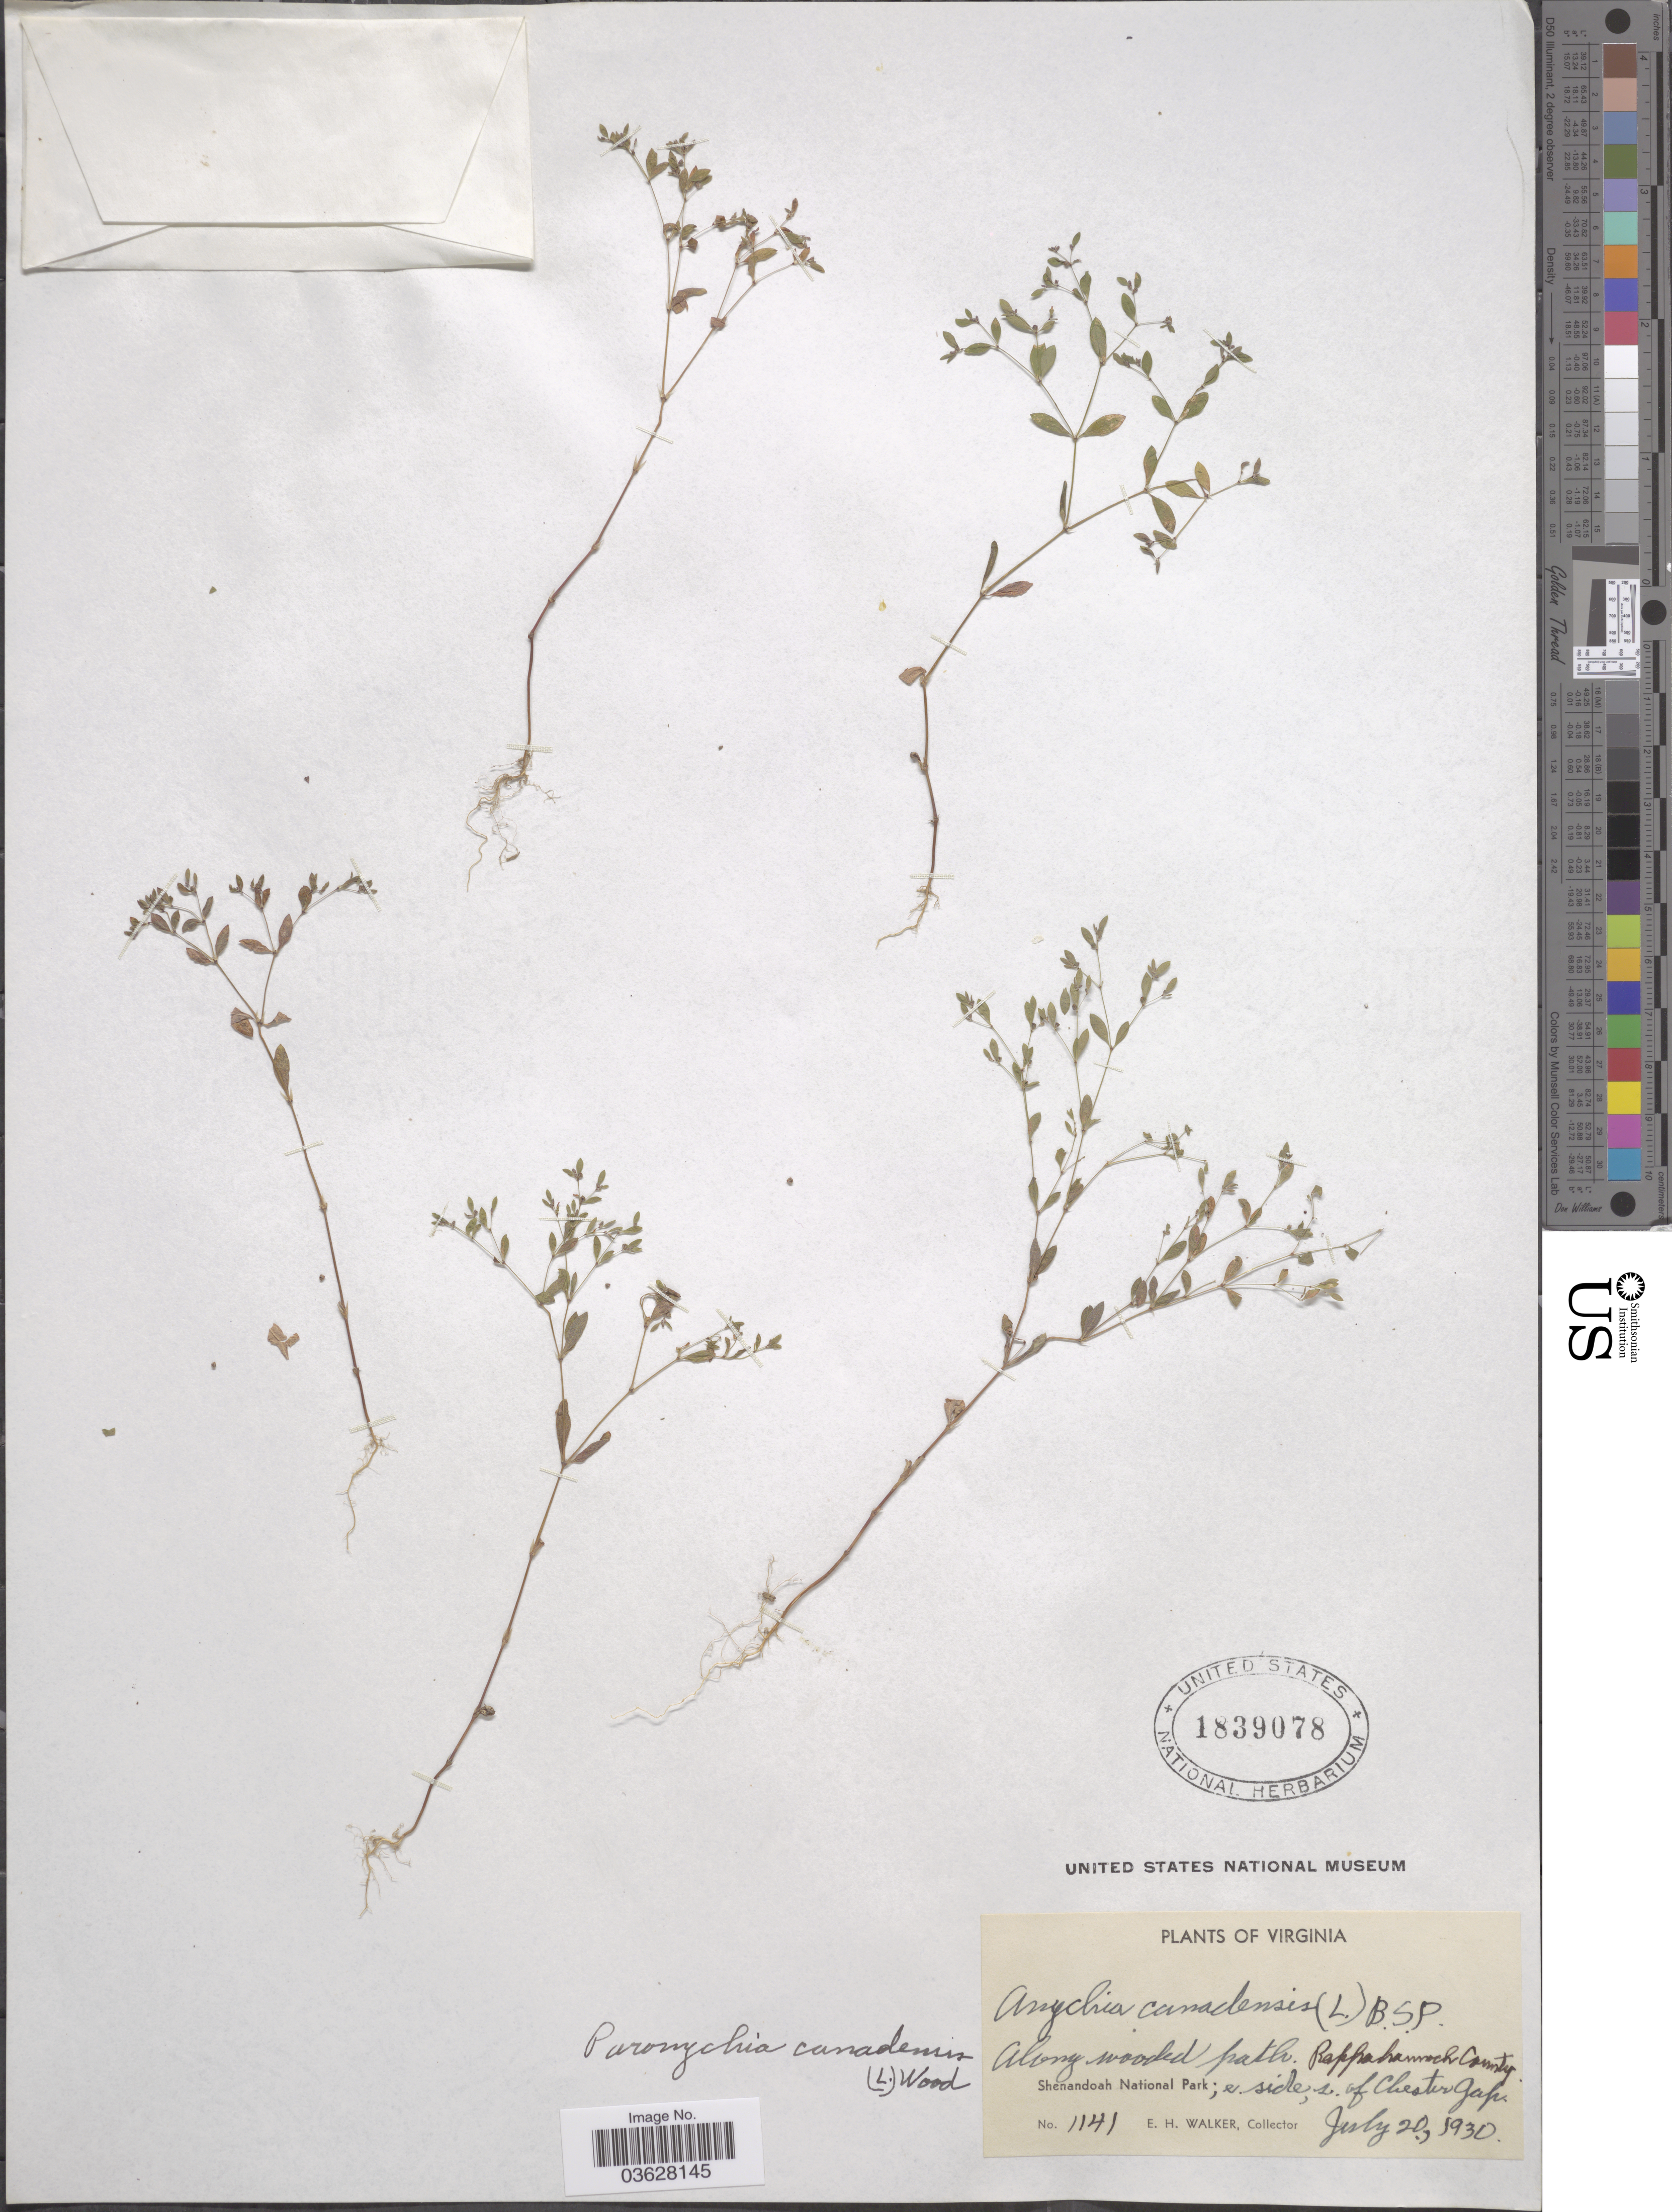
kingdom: Plantae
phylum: Tracheophyta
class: Magnoliopsida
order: Caryophyllales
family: Caryophyllaceae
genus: Paronychia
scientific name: Paronychia sp.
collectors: E. H. Walker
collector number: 1141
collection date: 1930-07-20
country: United States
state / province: Virginia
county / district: Rappahannock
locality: Along wooded path.Shenandoah National Park; E side, S of Chester Gap.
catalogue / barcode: US 1839078